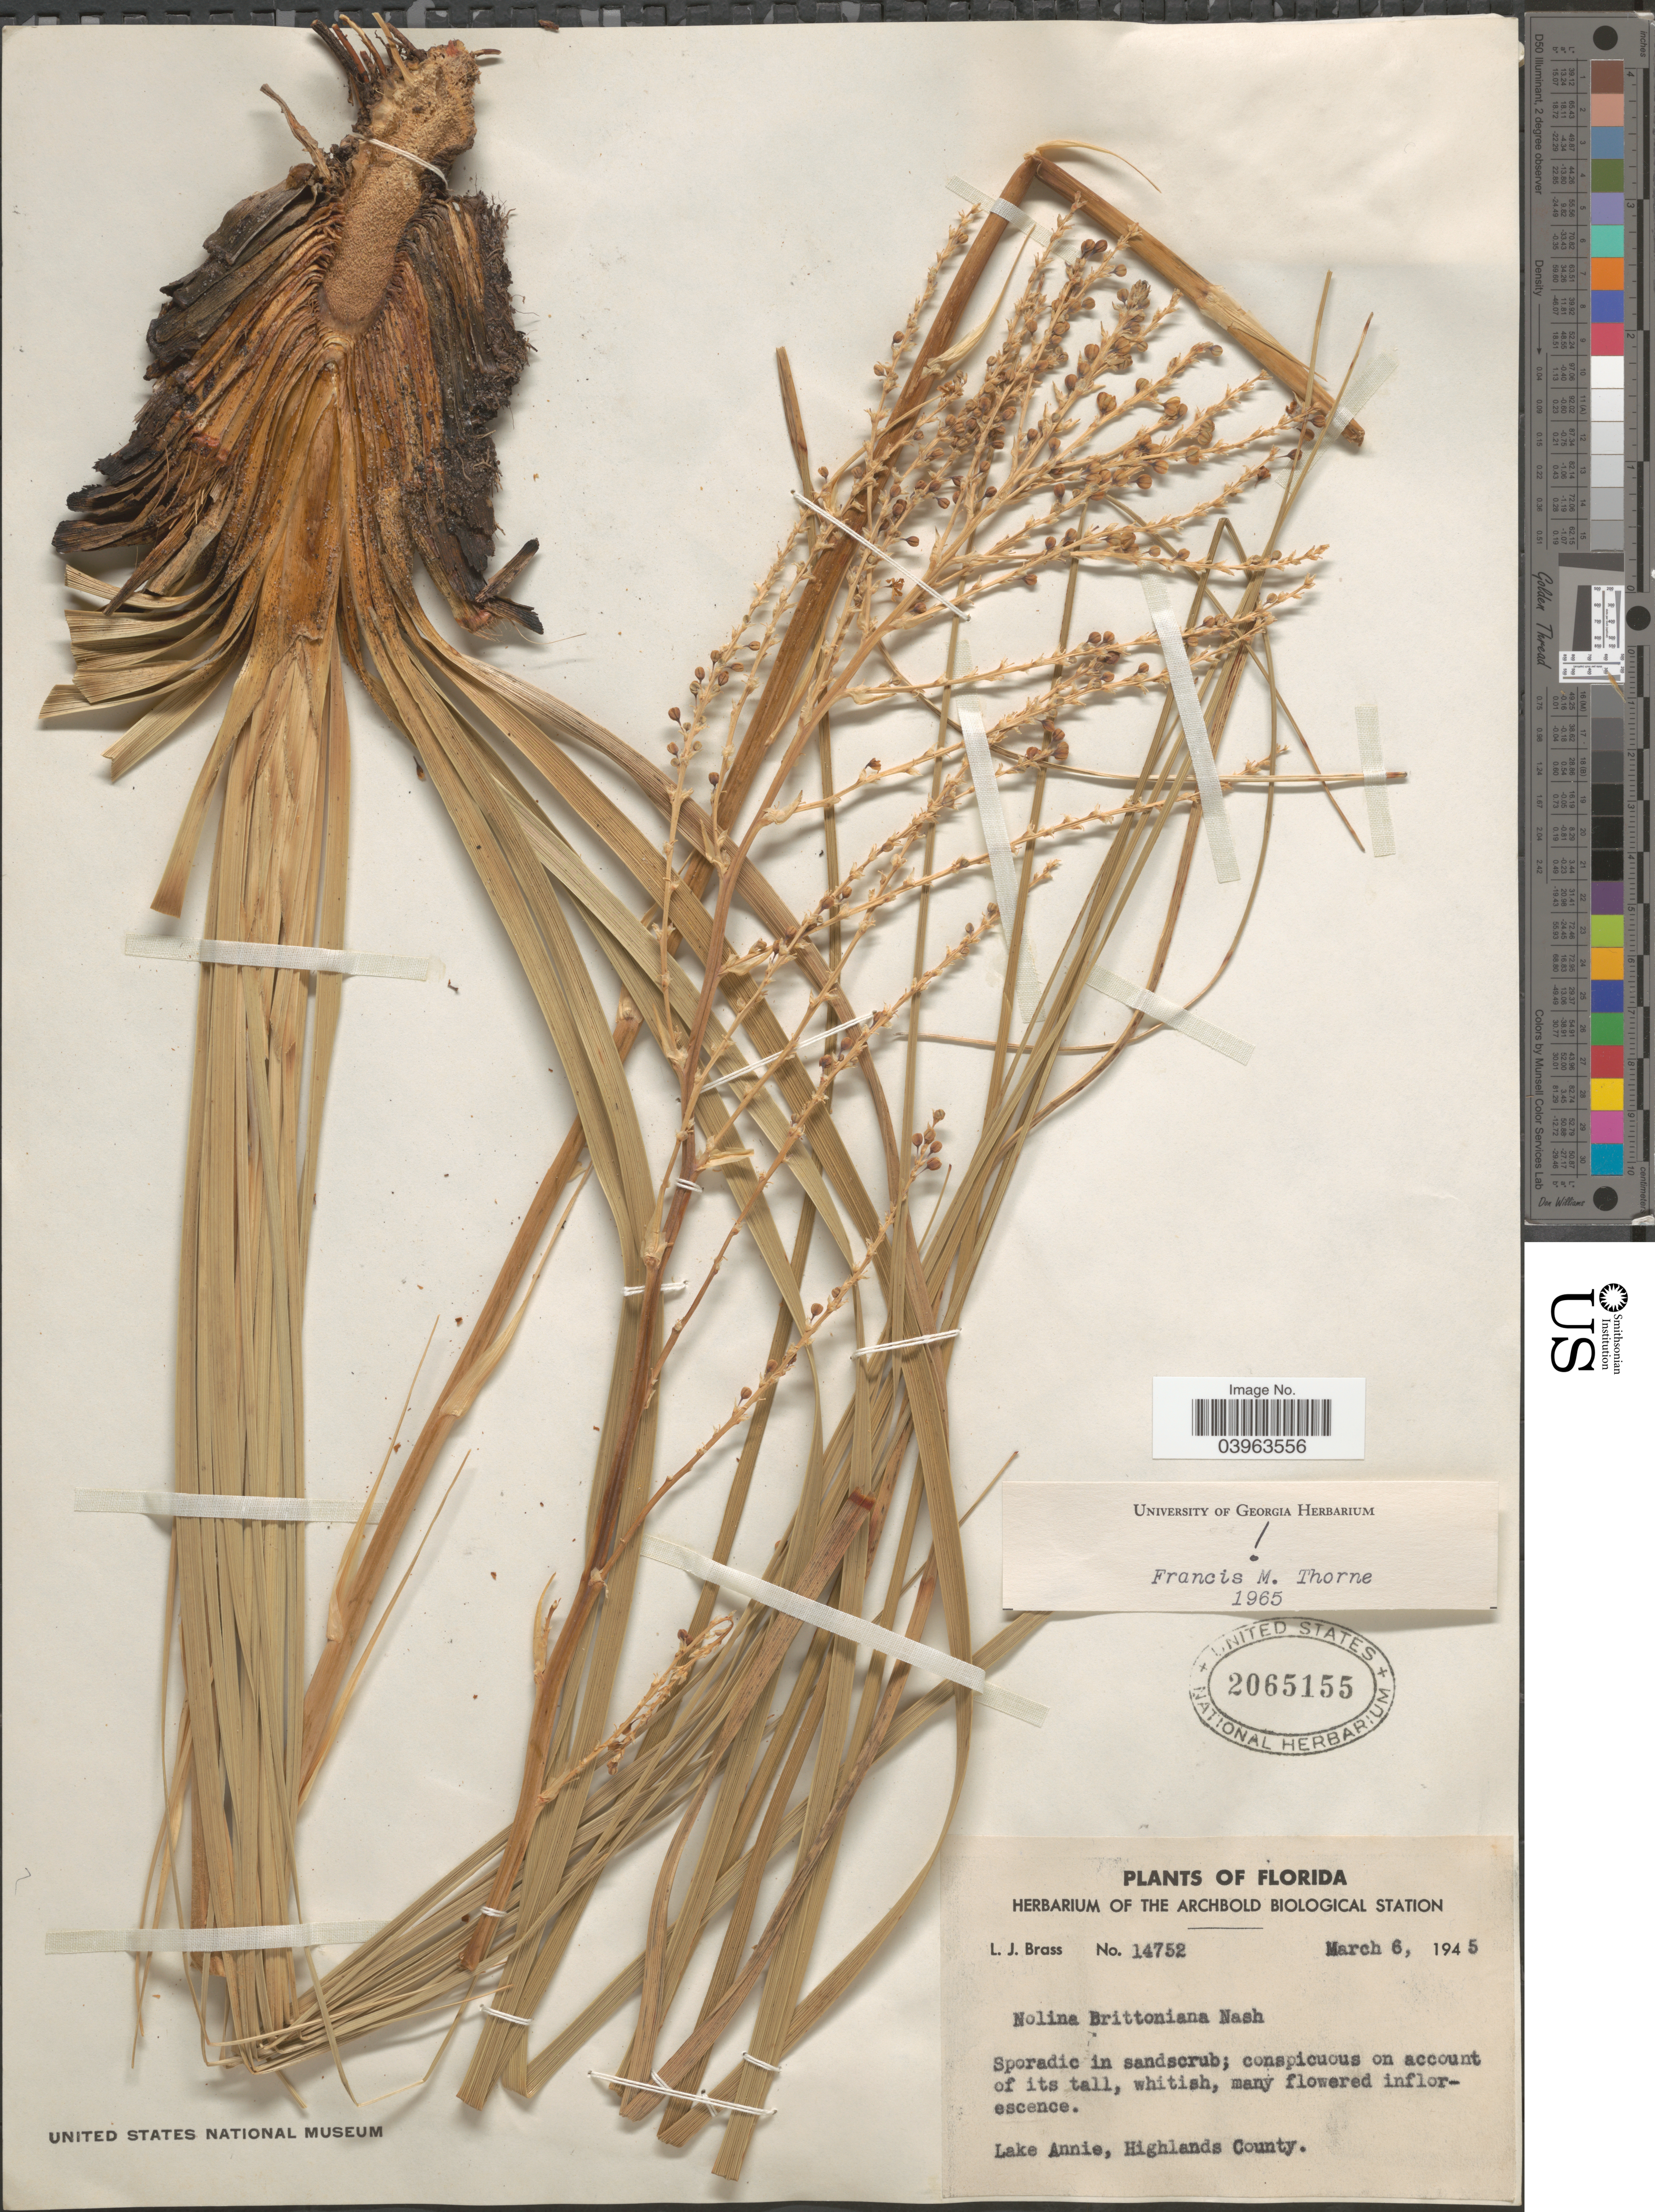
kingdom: Plantae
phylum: Tracheophyta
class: Liliopsida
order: Asparagales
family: Asparagaceae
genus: Nolina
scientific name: Nolina brittoniana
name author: Nash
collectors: L. J. Brass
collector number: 14752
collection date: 1945-03-06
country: United States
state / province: Florida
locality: Lake Annie, Highlands County.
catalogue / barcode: US 2065155